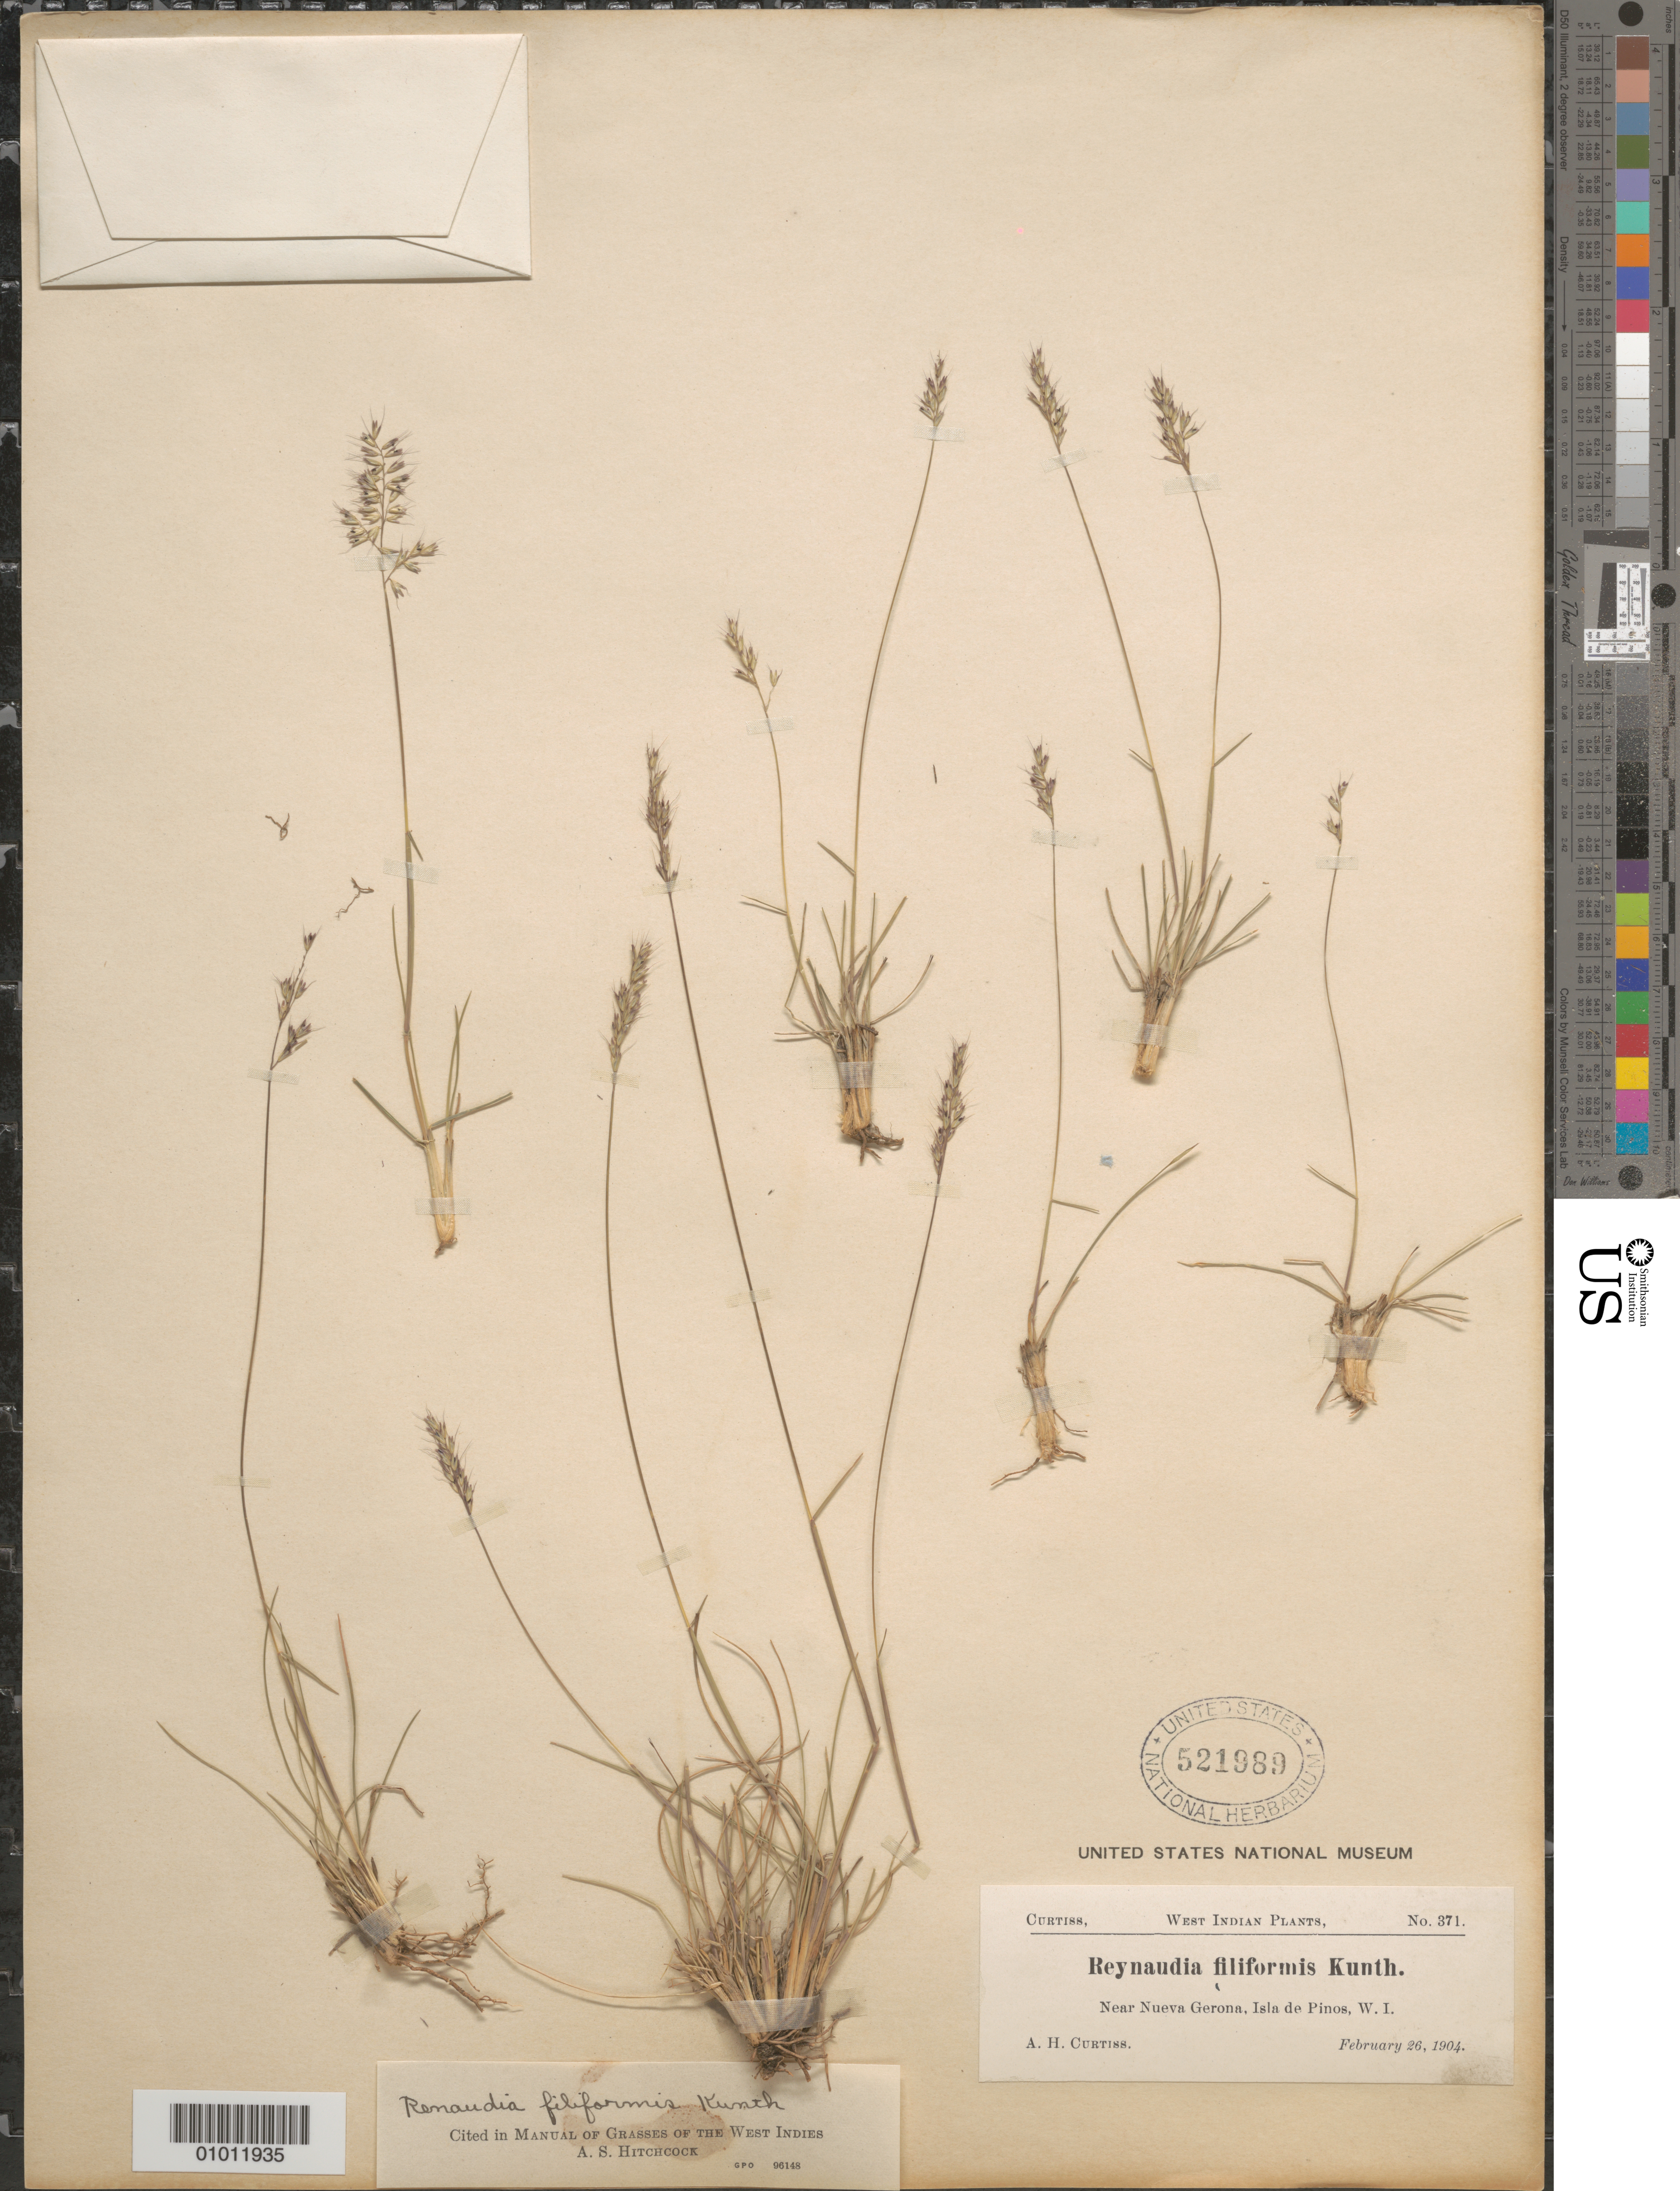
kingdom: Plantae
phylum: Tracheophyta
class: Liliopsida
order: Poales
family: Poaceae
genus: Reynaudia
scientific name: Reynaudia filiformis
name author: (Spreng. ex Schult.) Kunth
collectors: A. H. Curtiss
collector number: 371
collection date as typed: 26 Feb 1904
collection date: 1904-02-26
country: Cuba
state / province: Isla de la Juventud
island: Isla de la Juventud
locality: [Isle of Pines], Near Nueva Gerona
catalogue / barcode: US 521989